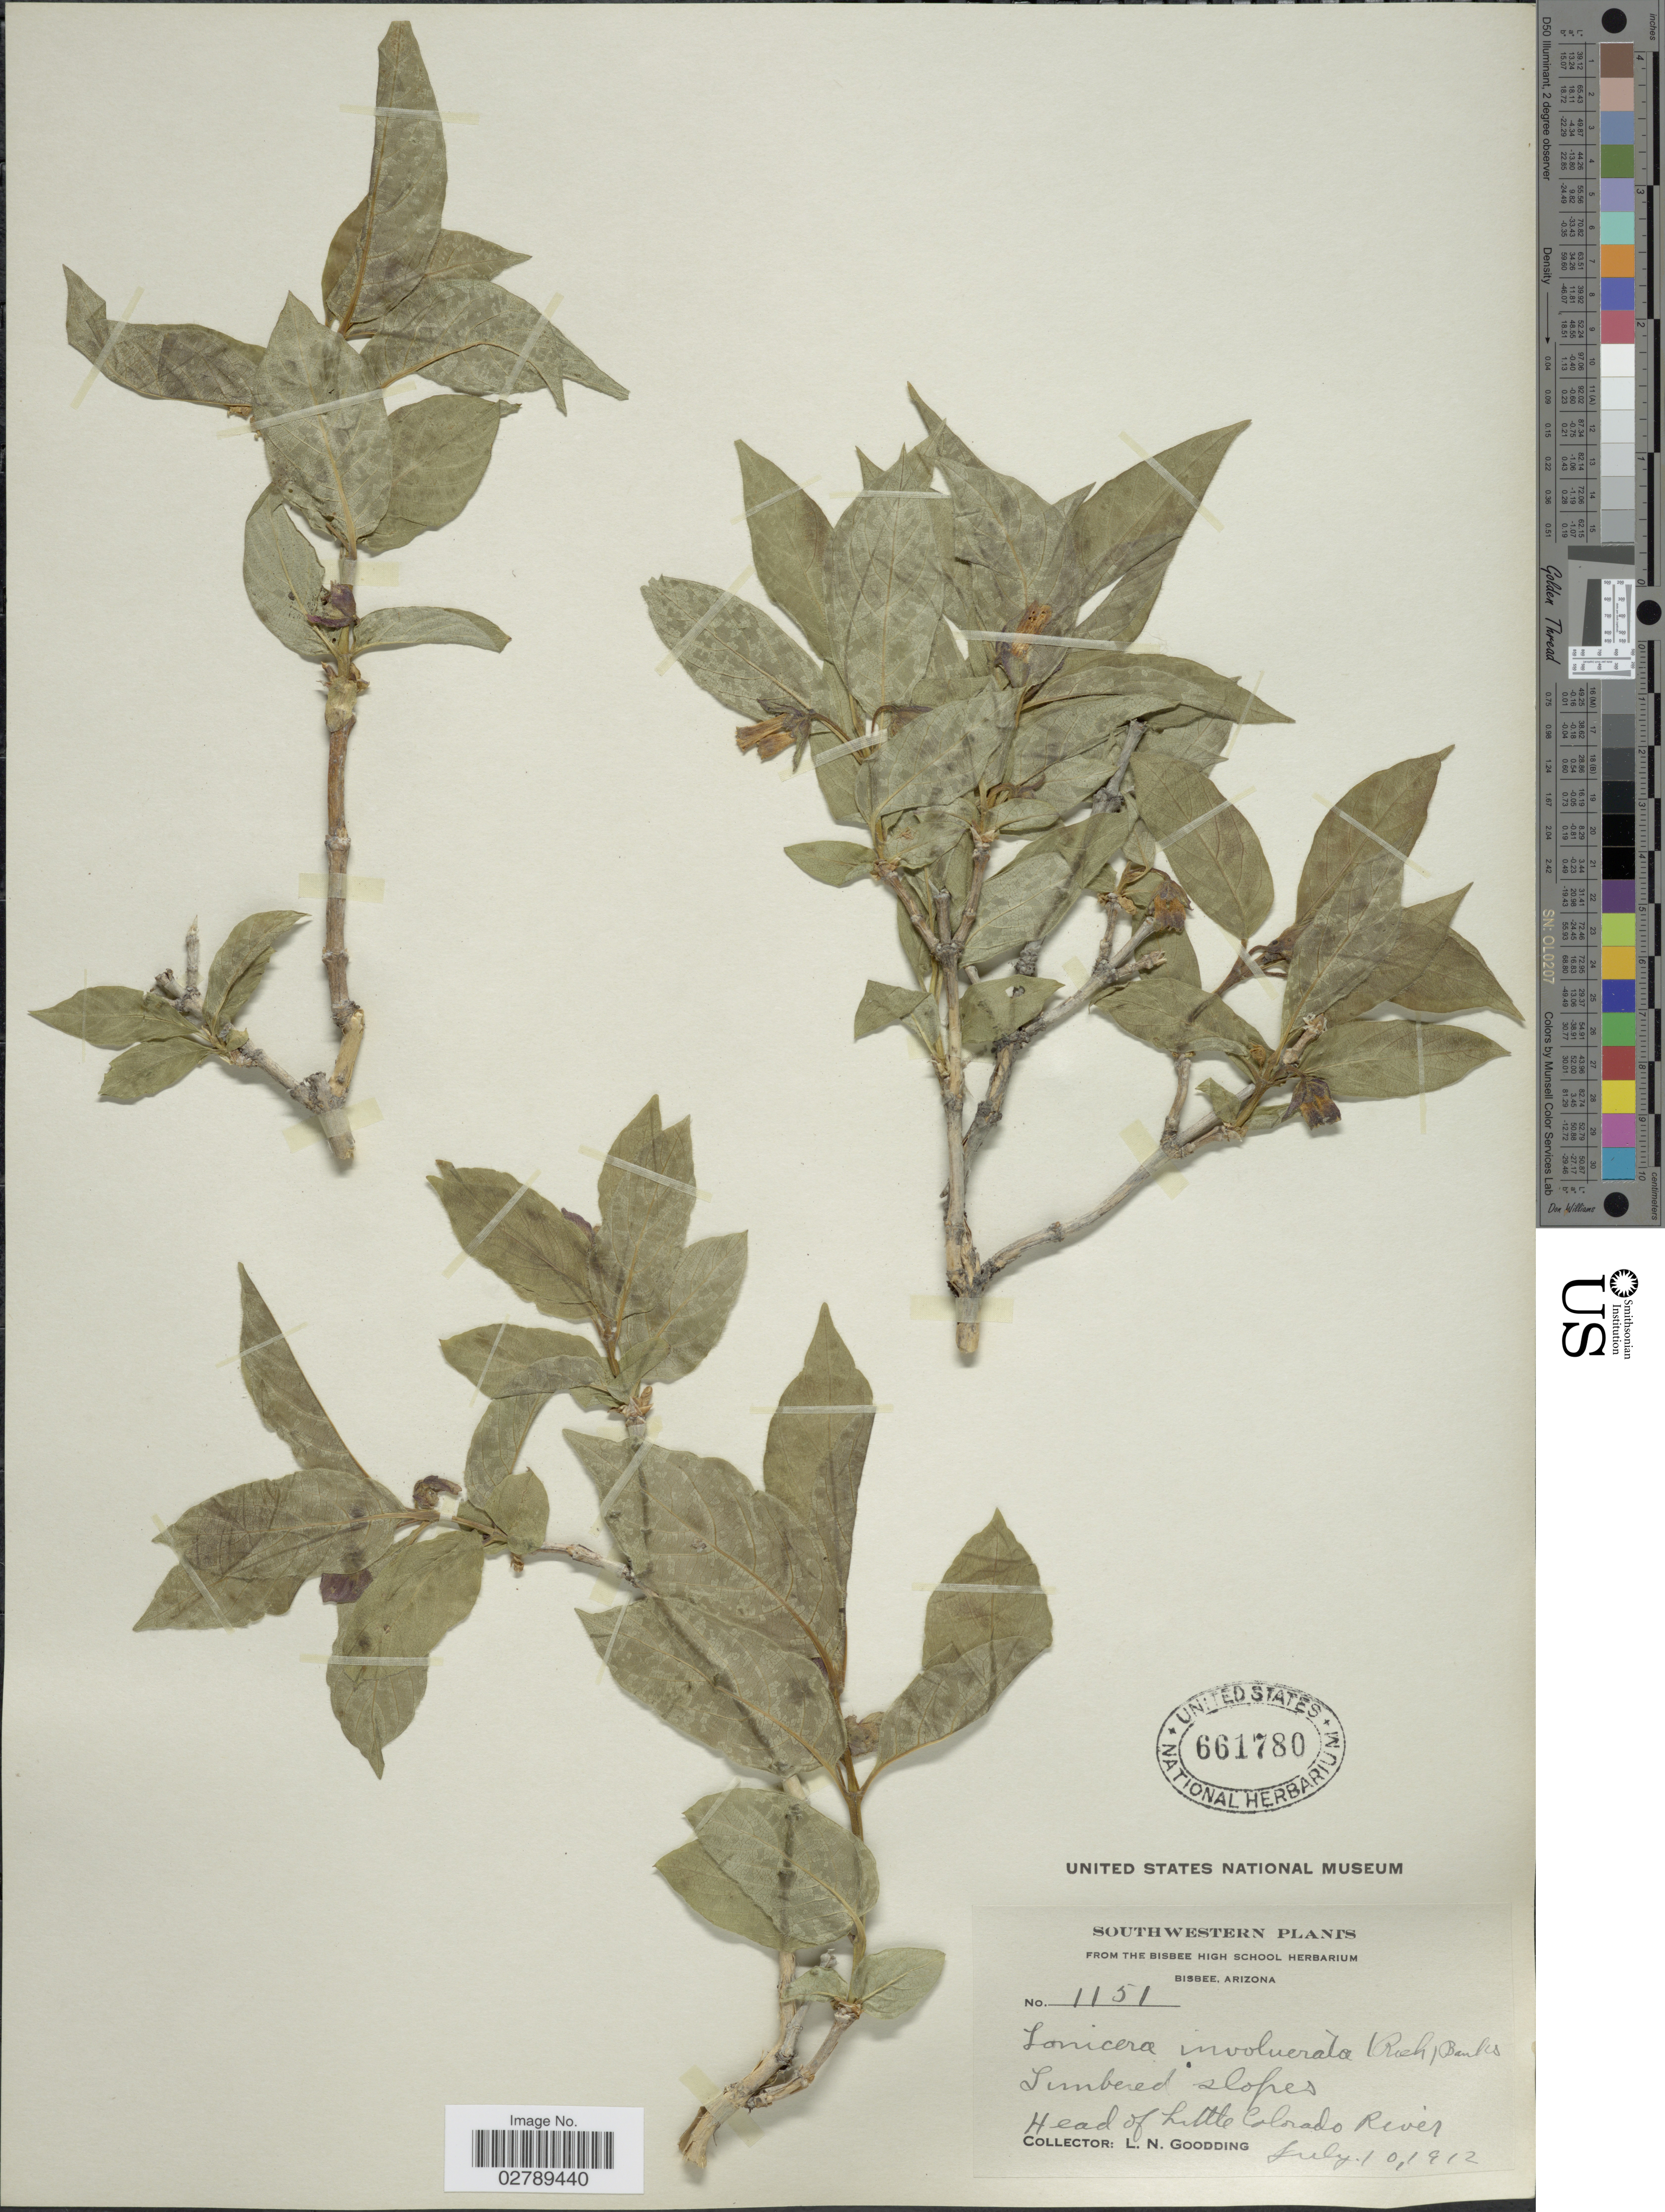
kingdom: Plantae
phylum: Tracheophyta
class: Magnoliopsida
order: Dipsacales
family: Caprifoliaceae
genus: Lonicera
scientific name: Lonicera involucrata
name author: (Richardson) Banks ex Spreng.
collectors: L. N. Goodding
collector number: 1151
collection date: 1912-07-10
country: United States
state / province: Arizona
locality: Southwestern. Timbered slopes. Head of Little Colorado River.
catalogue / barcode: US 661780